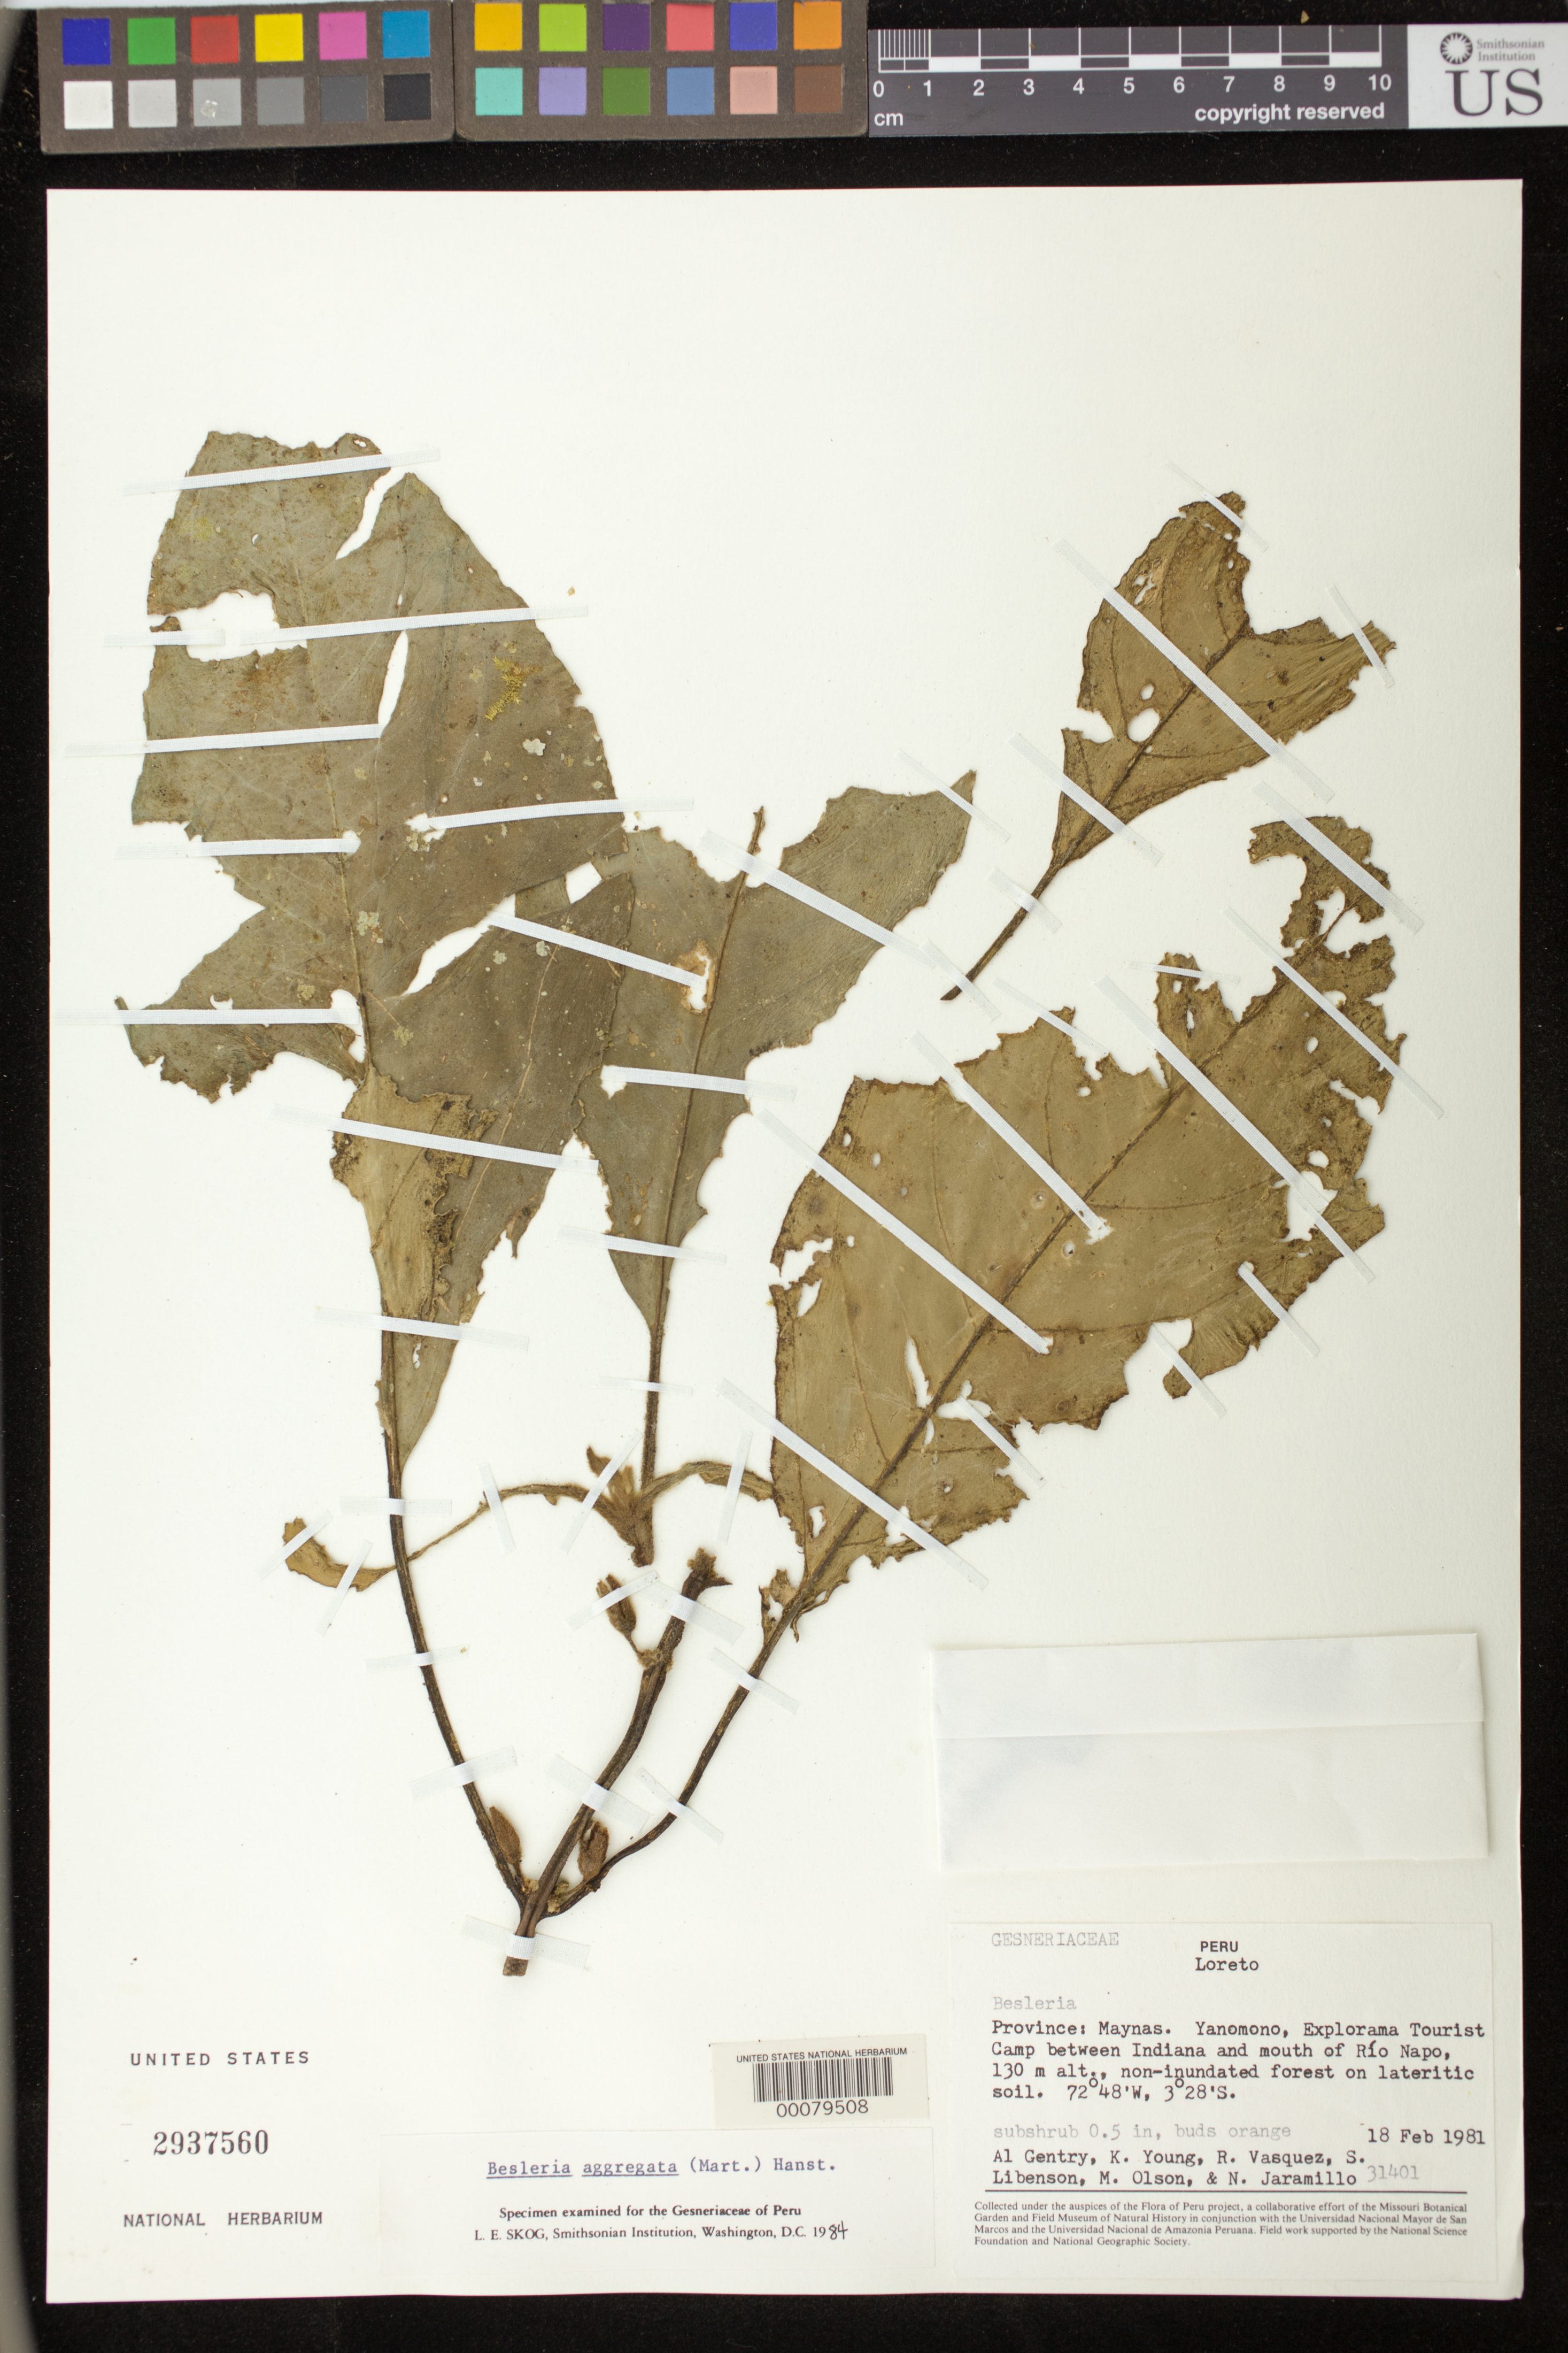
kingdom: Plantae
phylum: Tracheophyta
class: Magnoliopsida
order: Lamiales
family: Gesneriaceae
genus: Besleria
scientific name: Besleria aggregata var. aggregata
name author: (Mart.) Hanst.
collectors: A. H. Gentry & et al.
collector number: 31401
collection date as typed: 18 Feb 1981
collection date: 1981-02-18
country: Peru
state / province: Loreto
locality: Prov. Maynas; Yanomono, Explorama Tourist Camp between Indiana and mouth of Rio Napo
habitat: Non-inundated forest on lateritic soil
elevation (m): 130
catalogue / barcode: US 2937560